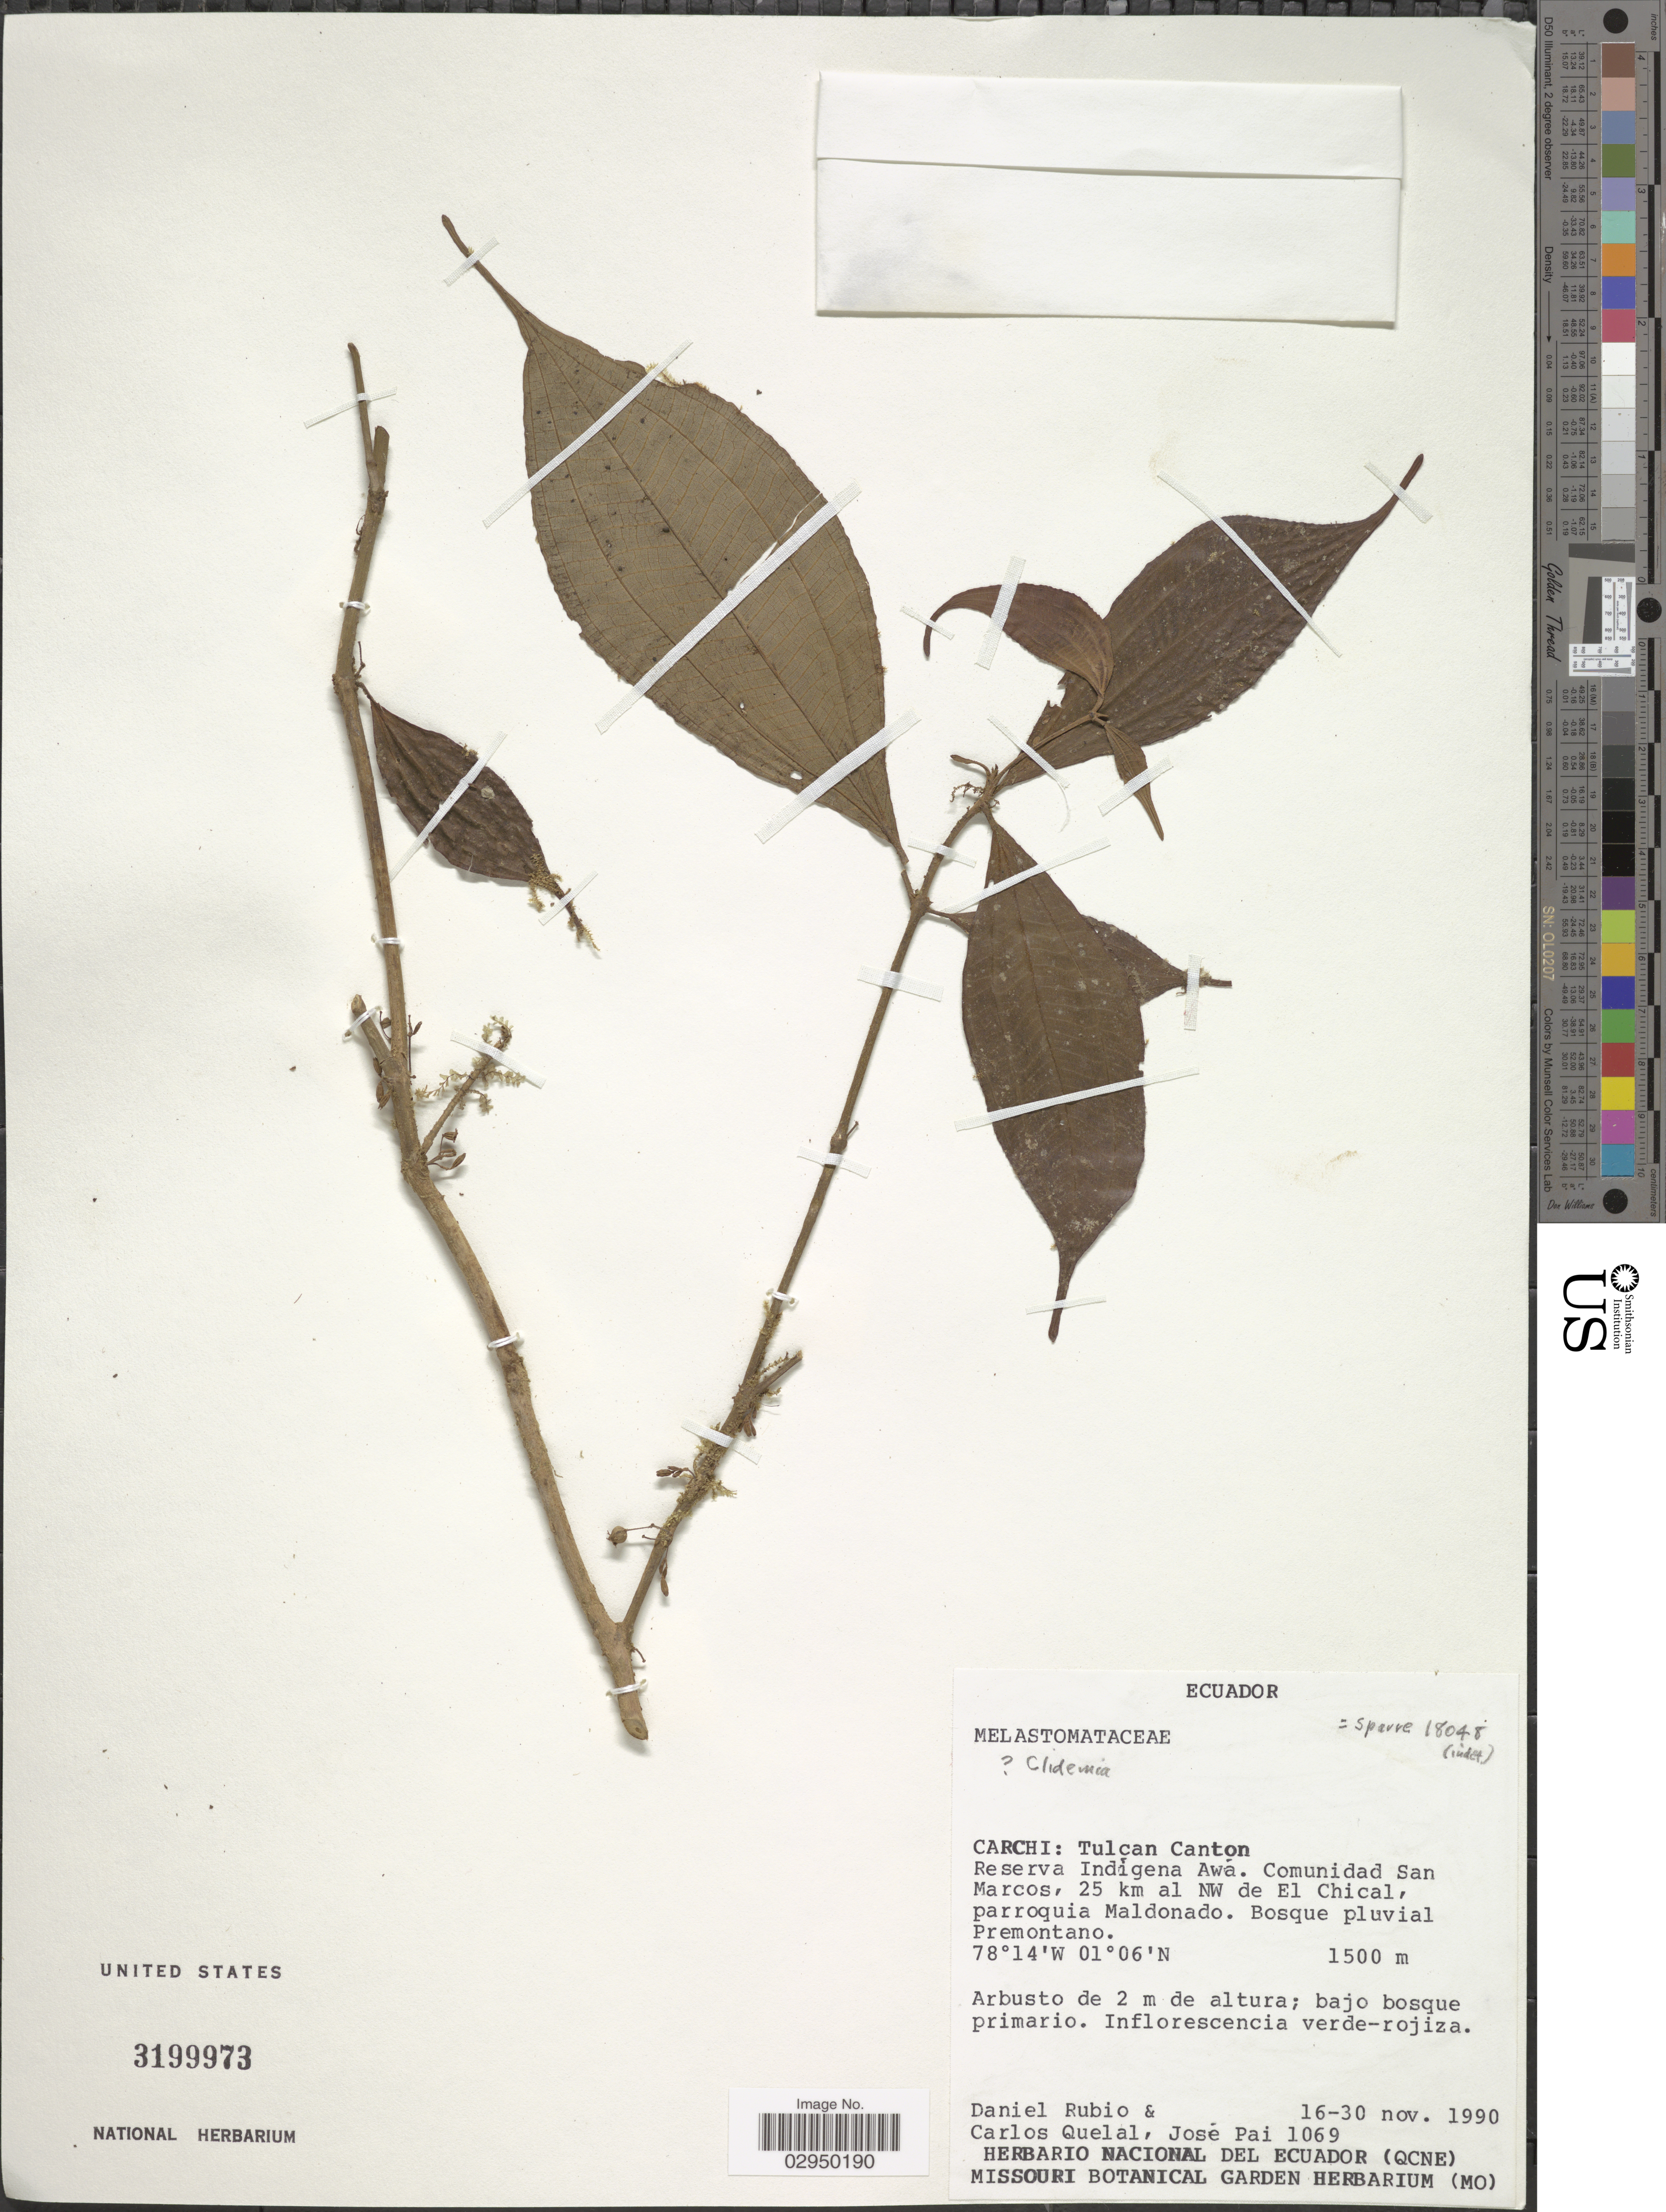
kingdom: Plantae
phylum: Tracheophyta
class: Magnoliopsida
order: Myrtales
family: Melastomataceae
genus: Clidemia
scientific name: Clidemia sp.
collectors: D. Rubio, C. Quelal & J. Pai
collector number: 1069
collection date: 1990-11-16/1990-11-30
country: Ecuador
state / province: Carchi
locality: Tulcan Canton. Reserva Indígena Awá. Comunidad San Marcos, 25 km al NW de El Chical, parroquia Maldonado.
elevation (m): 1500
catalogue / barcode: US 3199973